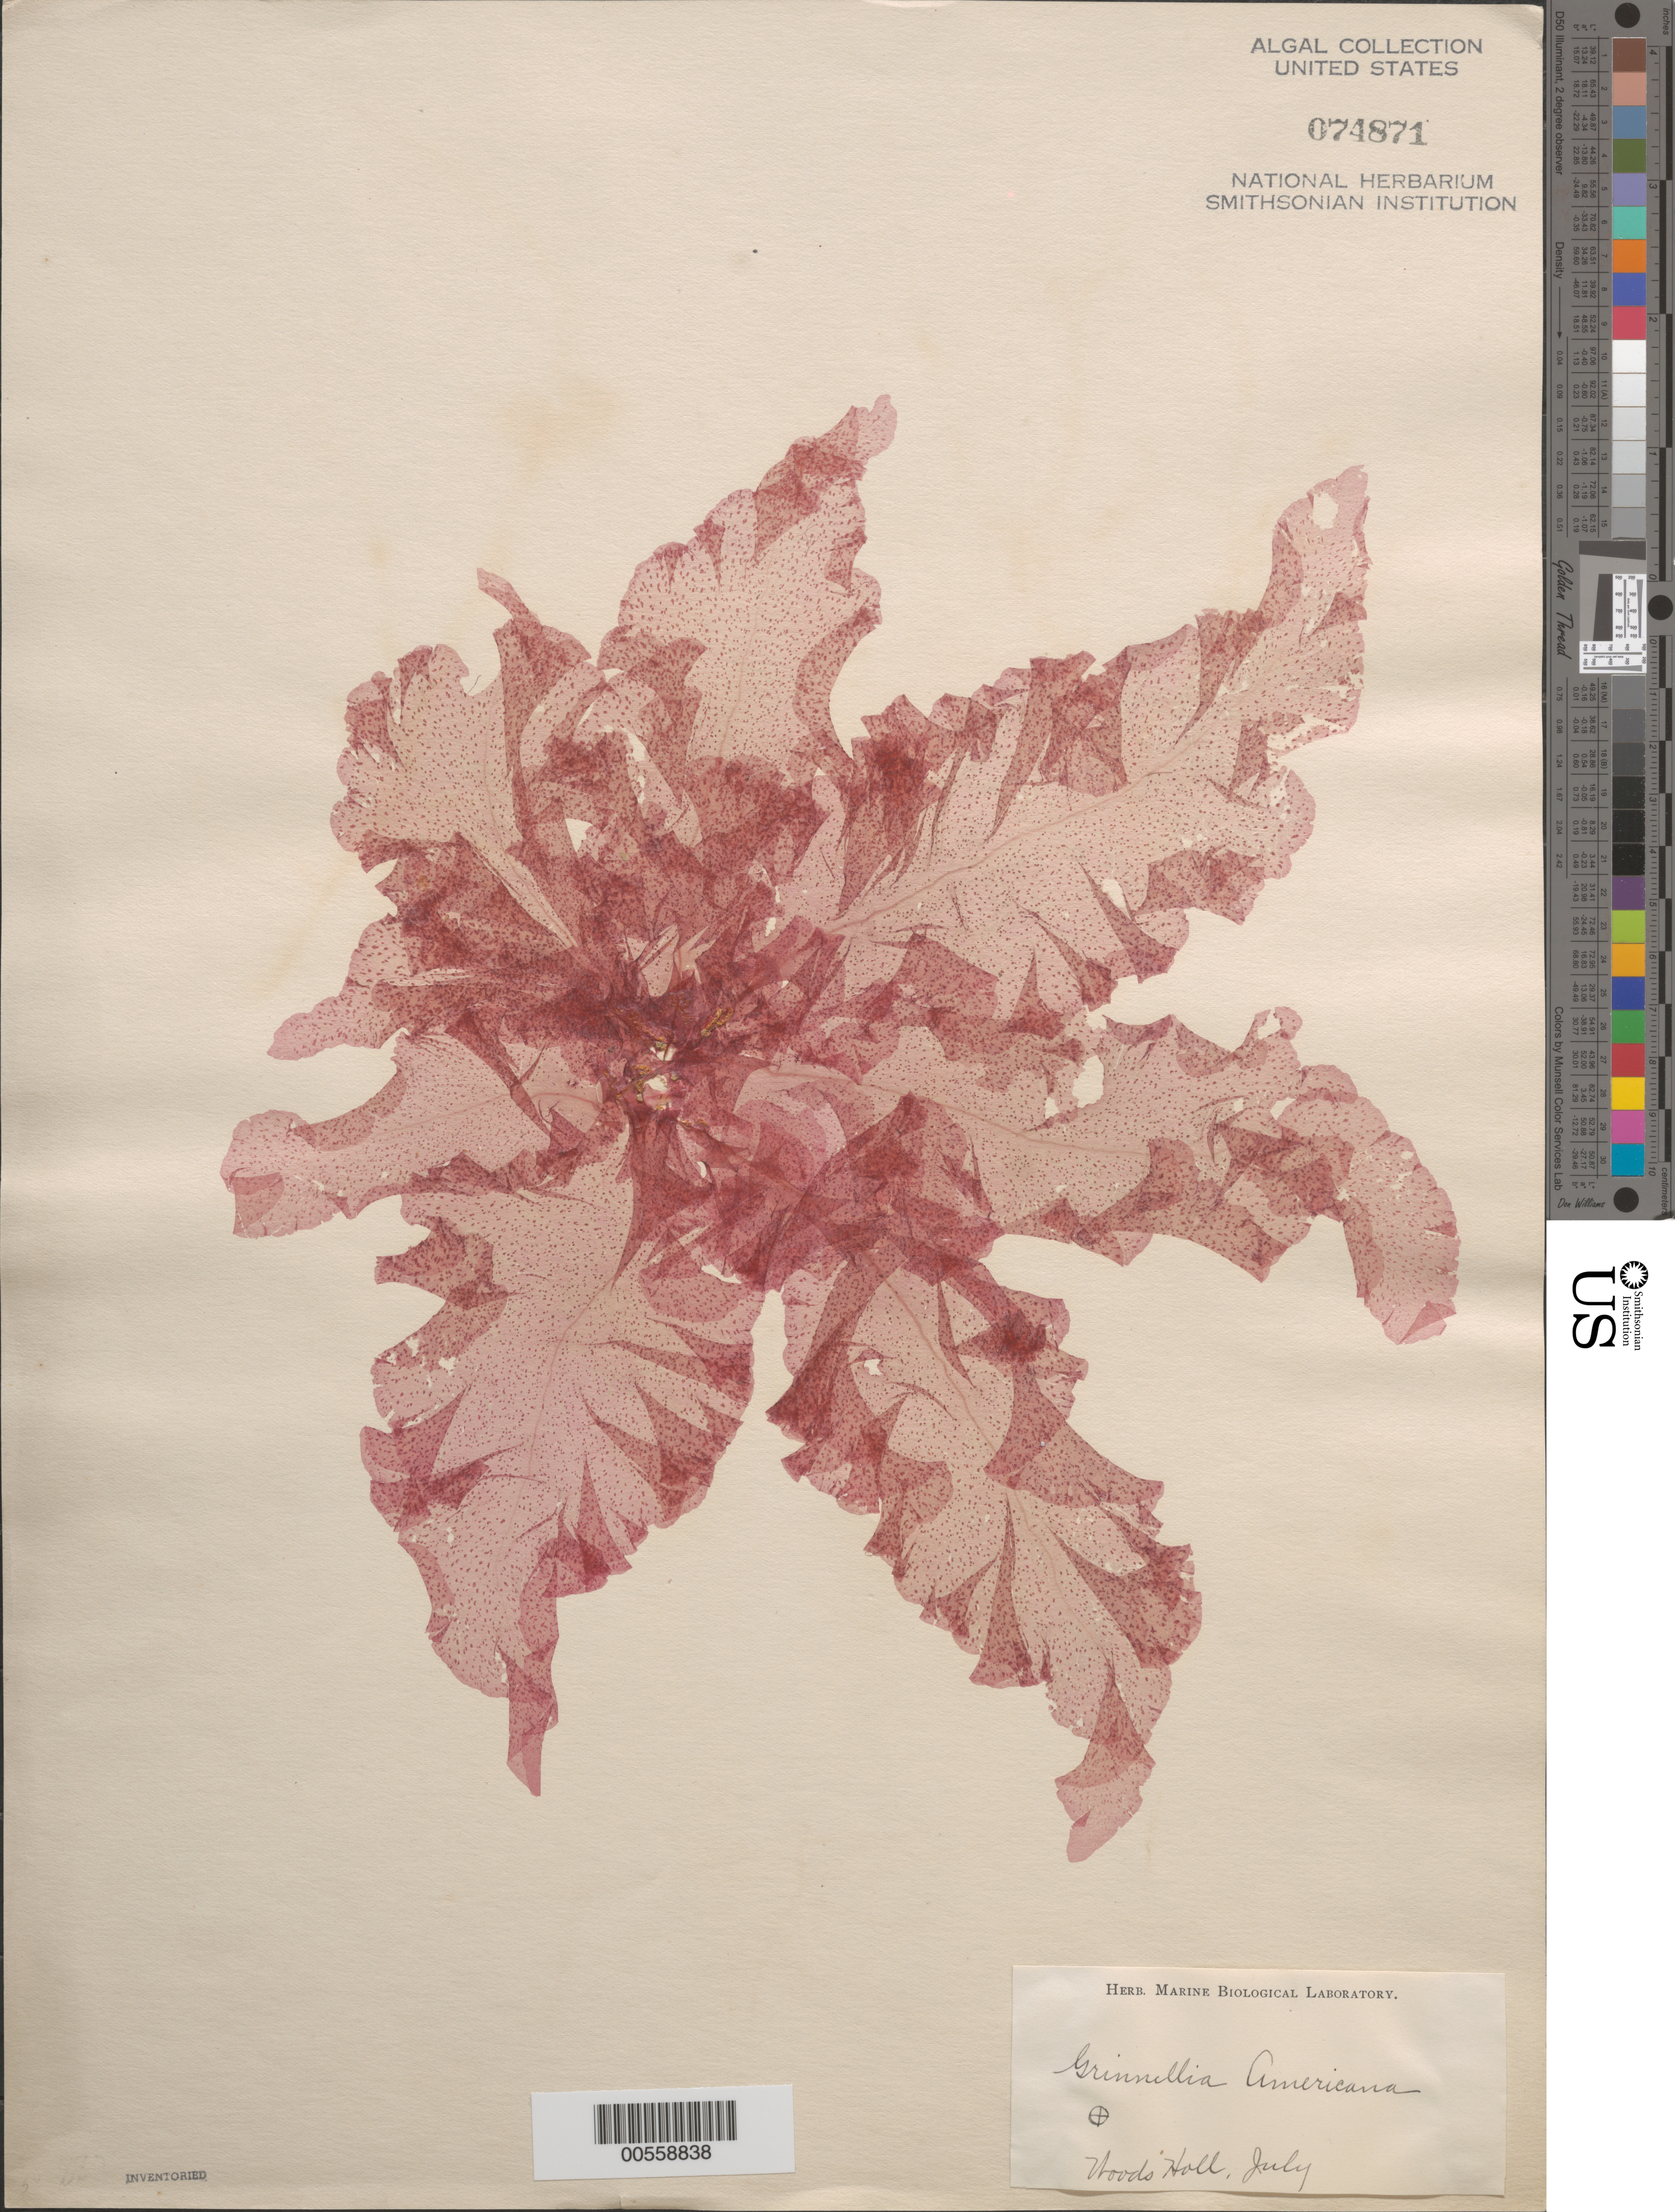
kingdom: Plantae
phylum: Rhodophyta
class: Florideophyceae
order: Ceramiales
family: Delesseriaceae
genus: Grinnellia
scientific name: Grinnellia americana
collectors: Marine Biological Lab (Herb.)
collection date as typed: Jul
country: United States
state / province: Massachusetts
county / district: Barnstable County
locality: Woods Hole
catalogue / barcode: US 74871